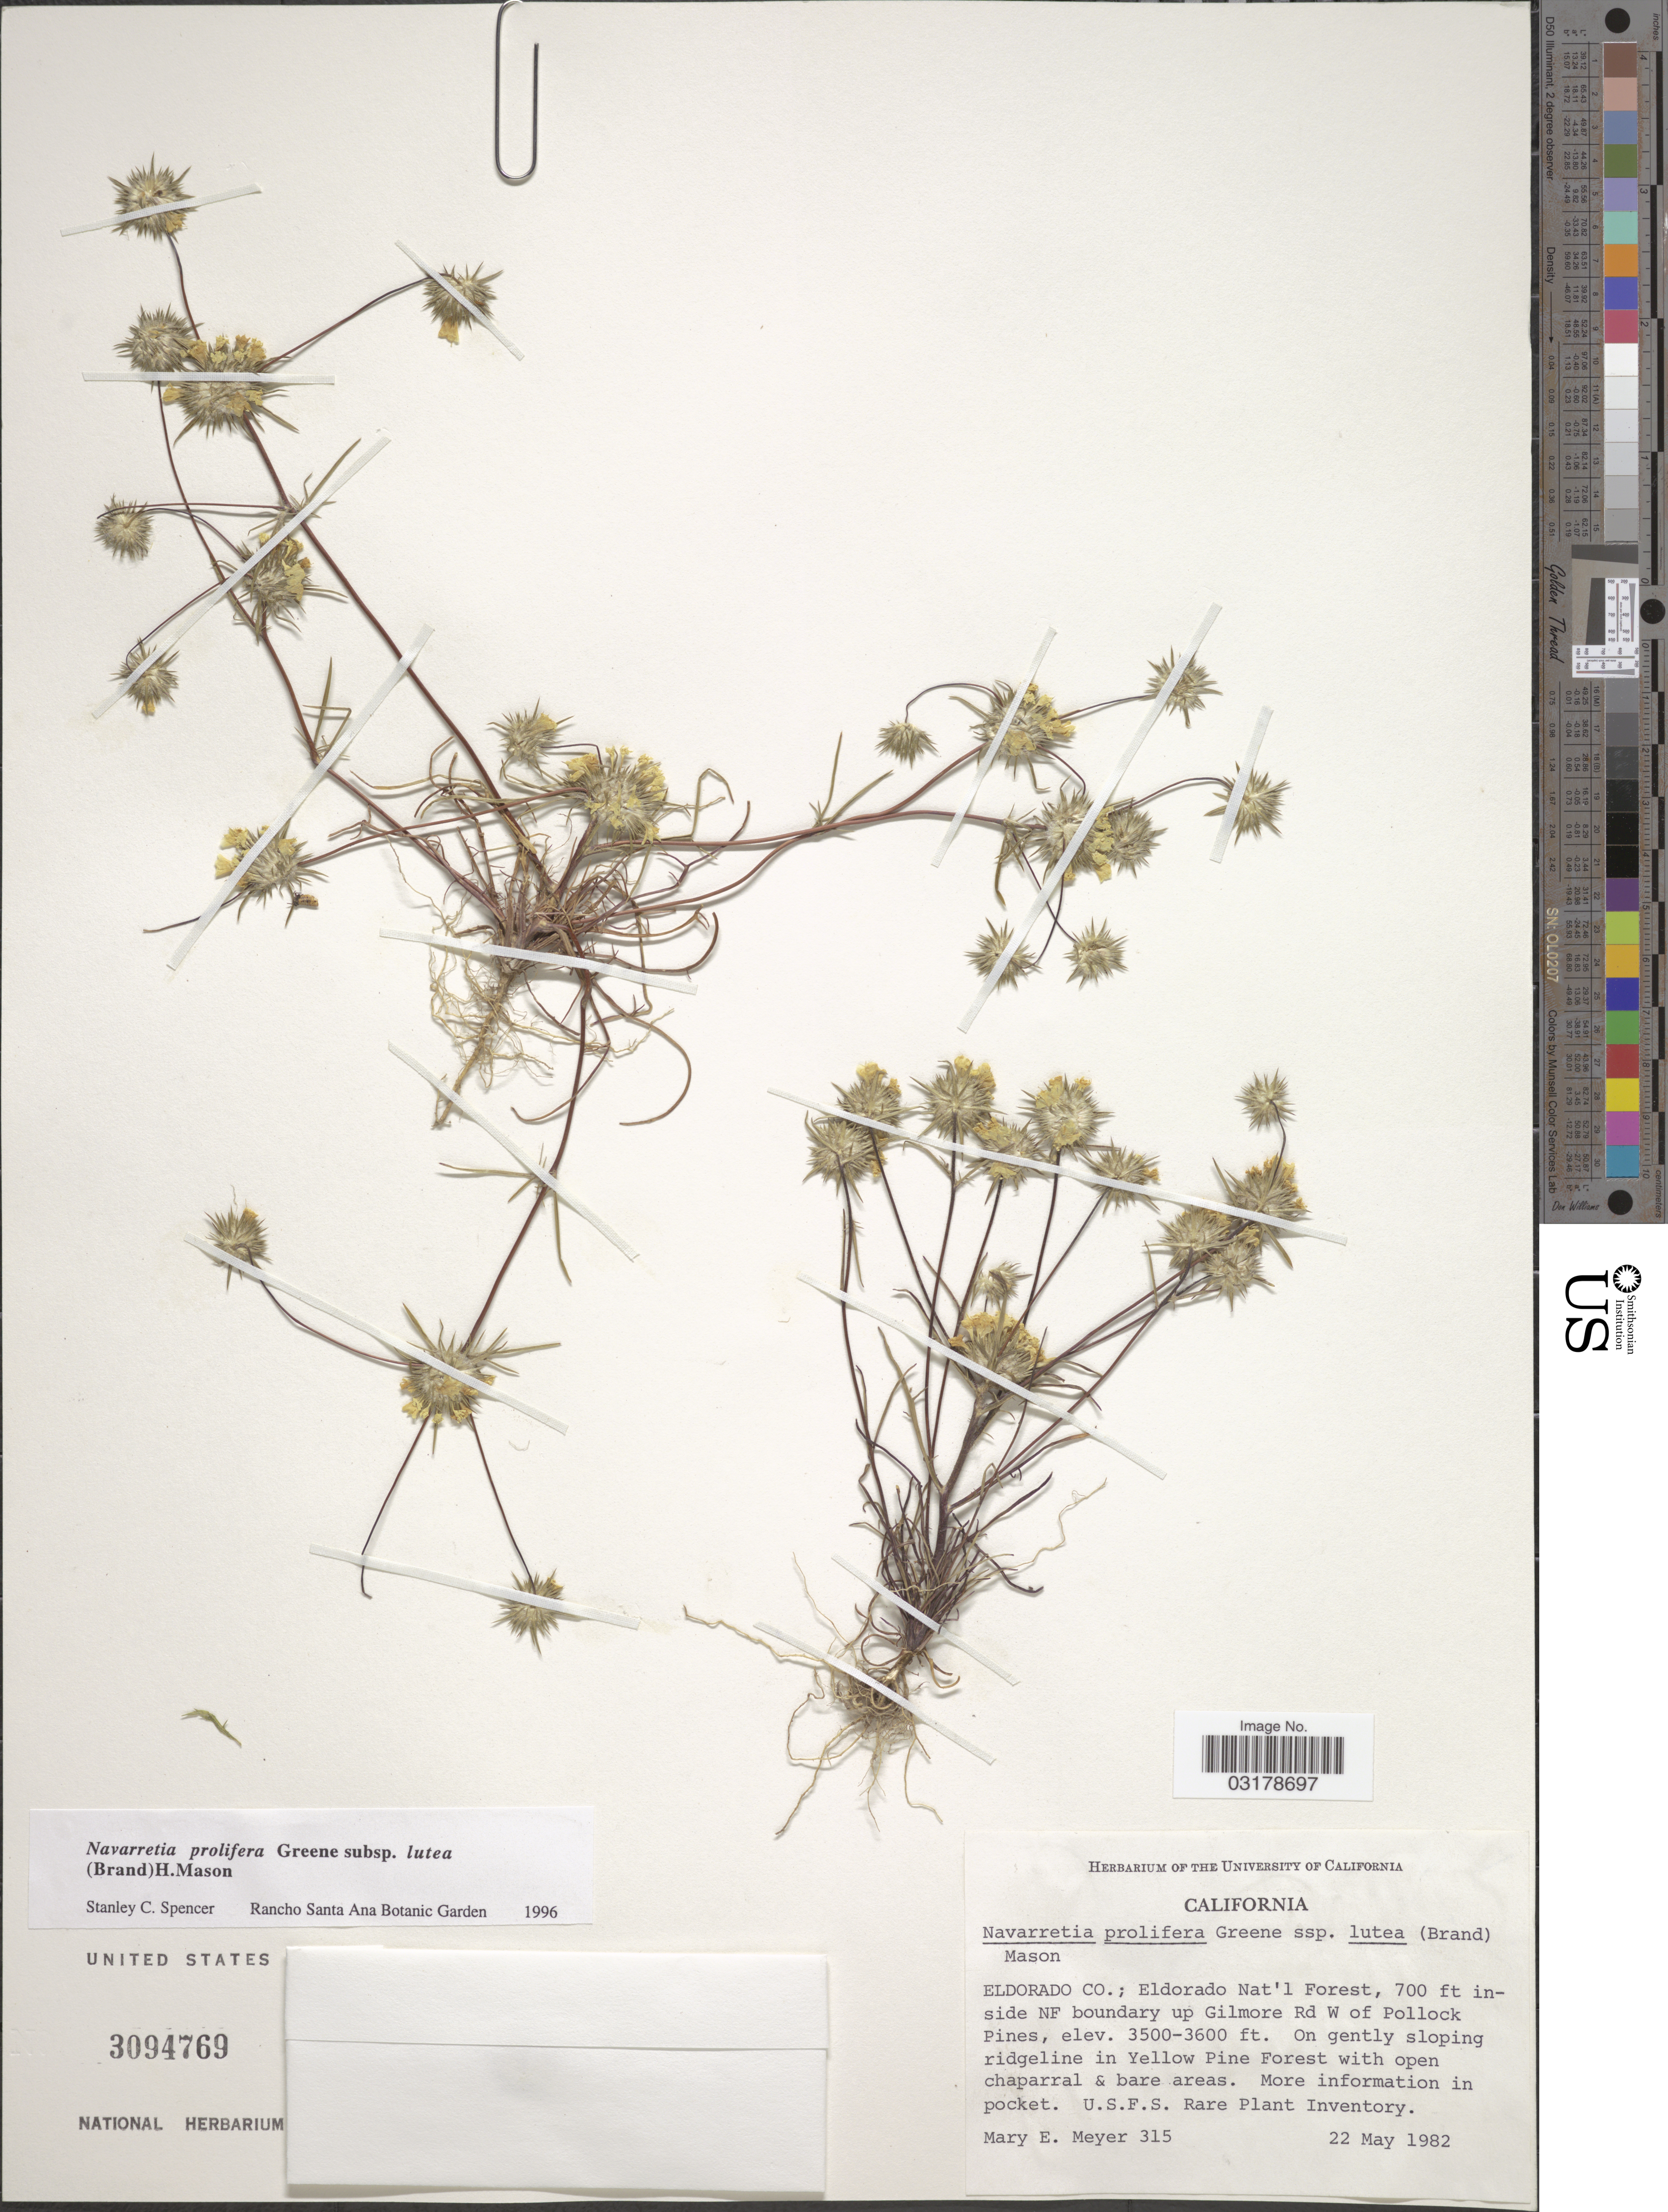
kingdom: Plantae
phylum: Tracheophyta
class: Magnoliopsida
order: Ericales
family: Polemoniaceae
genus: Navarretia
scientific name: Navarretia prolifera subsp. lutea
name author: (Brand) H. Mason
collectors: M. Meyer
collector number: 315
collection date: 1982-05-22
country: United States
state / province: California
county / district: El Dorado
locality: Eldorado Co.: Eldorado Nat'l Forest, 700 ft inside NF boundary up Gilmore Rd W of Pollock Pines.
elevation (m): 1067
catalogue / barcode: US 3094769